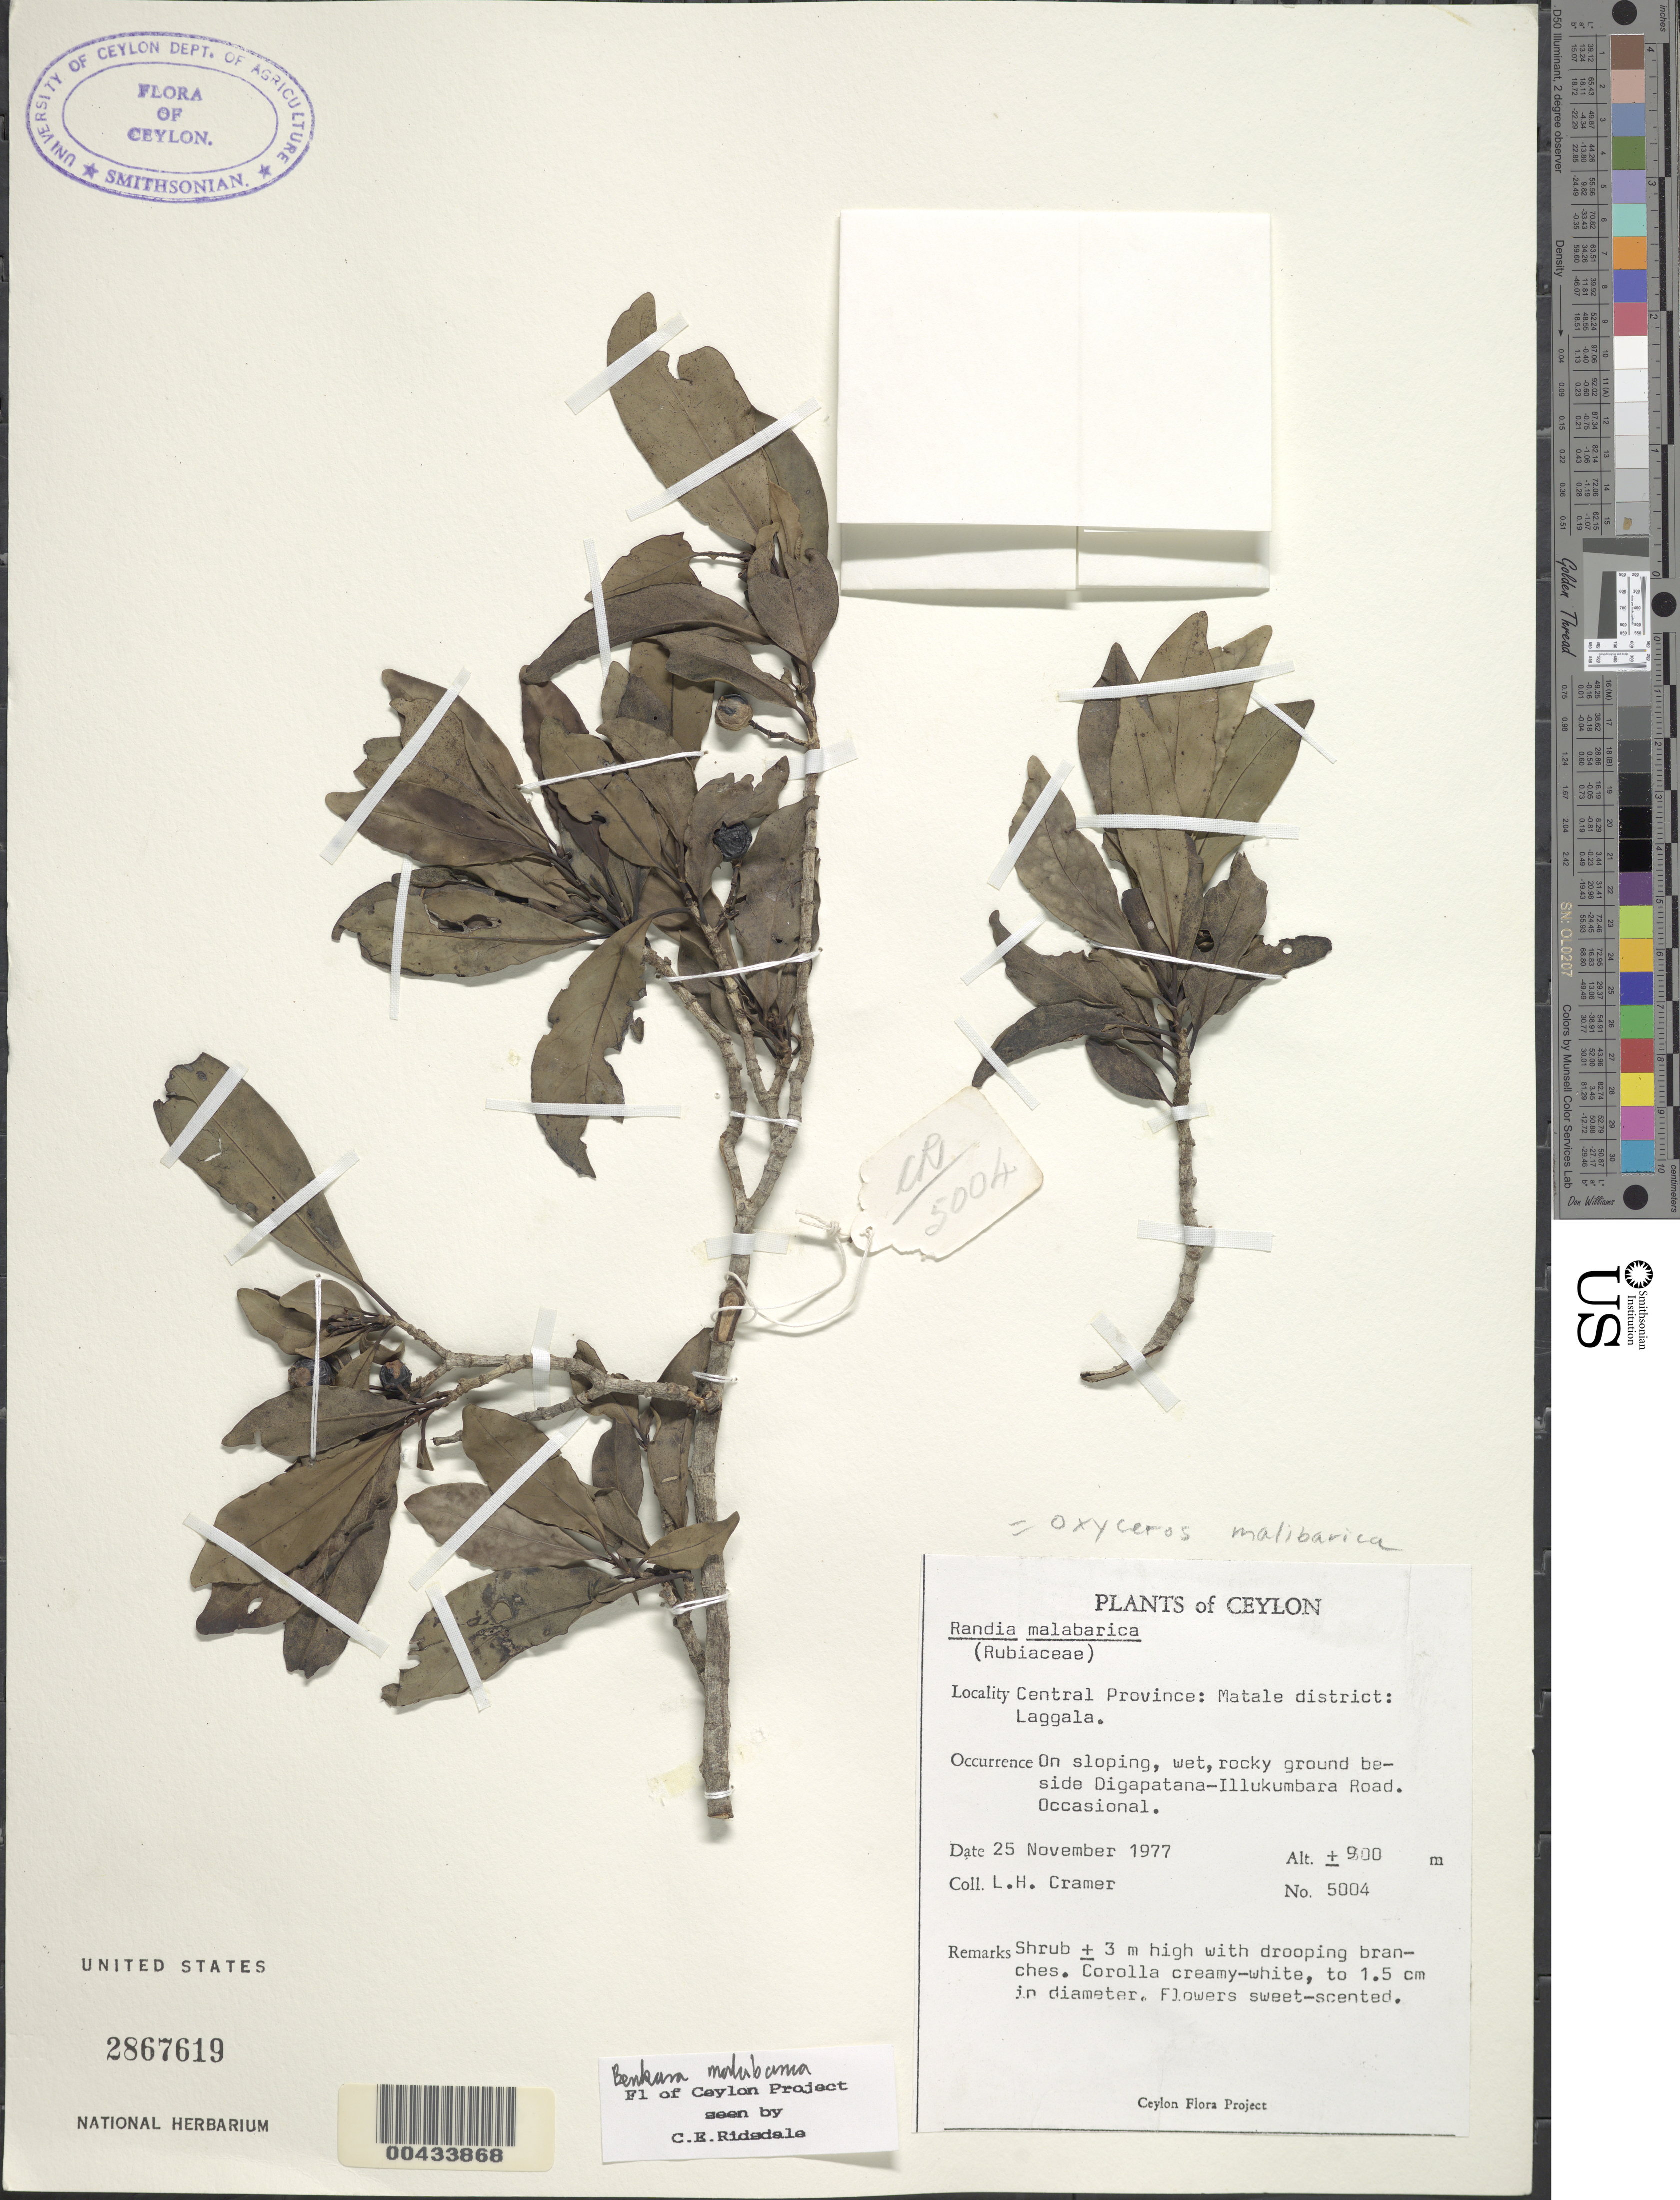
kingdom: Plantae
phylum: Tracheophyta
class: Magnoliopsida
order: Gentianales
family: Rubiaceae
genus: Benkara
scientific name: Benkara malabarica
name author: (Lam.) Tirveng.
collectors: L. H. Cramer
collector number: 5004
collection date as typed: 25 Nov 1977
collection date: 1977-11-25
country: Sri Lanka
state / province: Central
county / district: Matale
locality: Laggala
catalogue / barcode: US 2867619